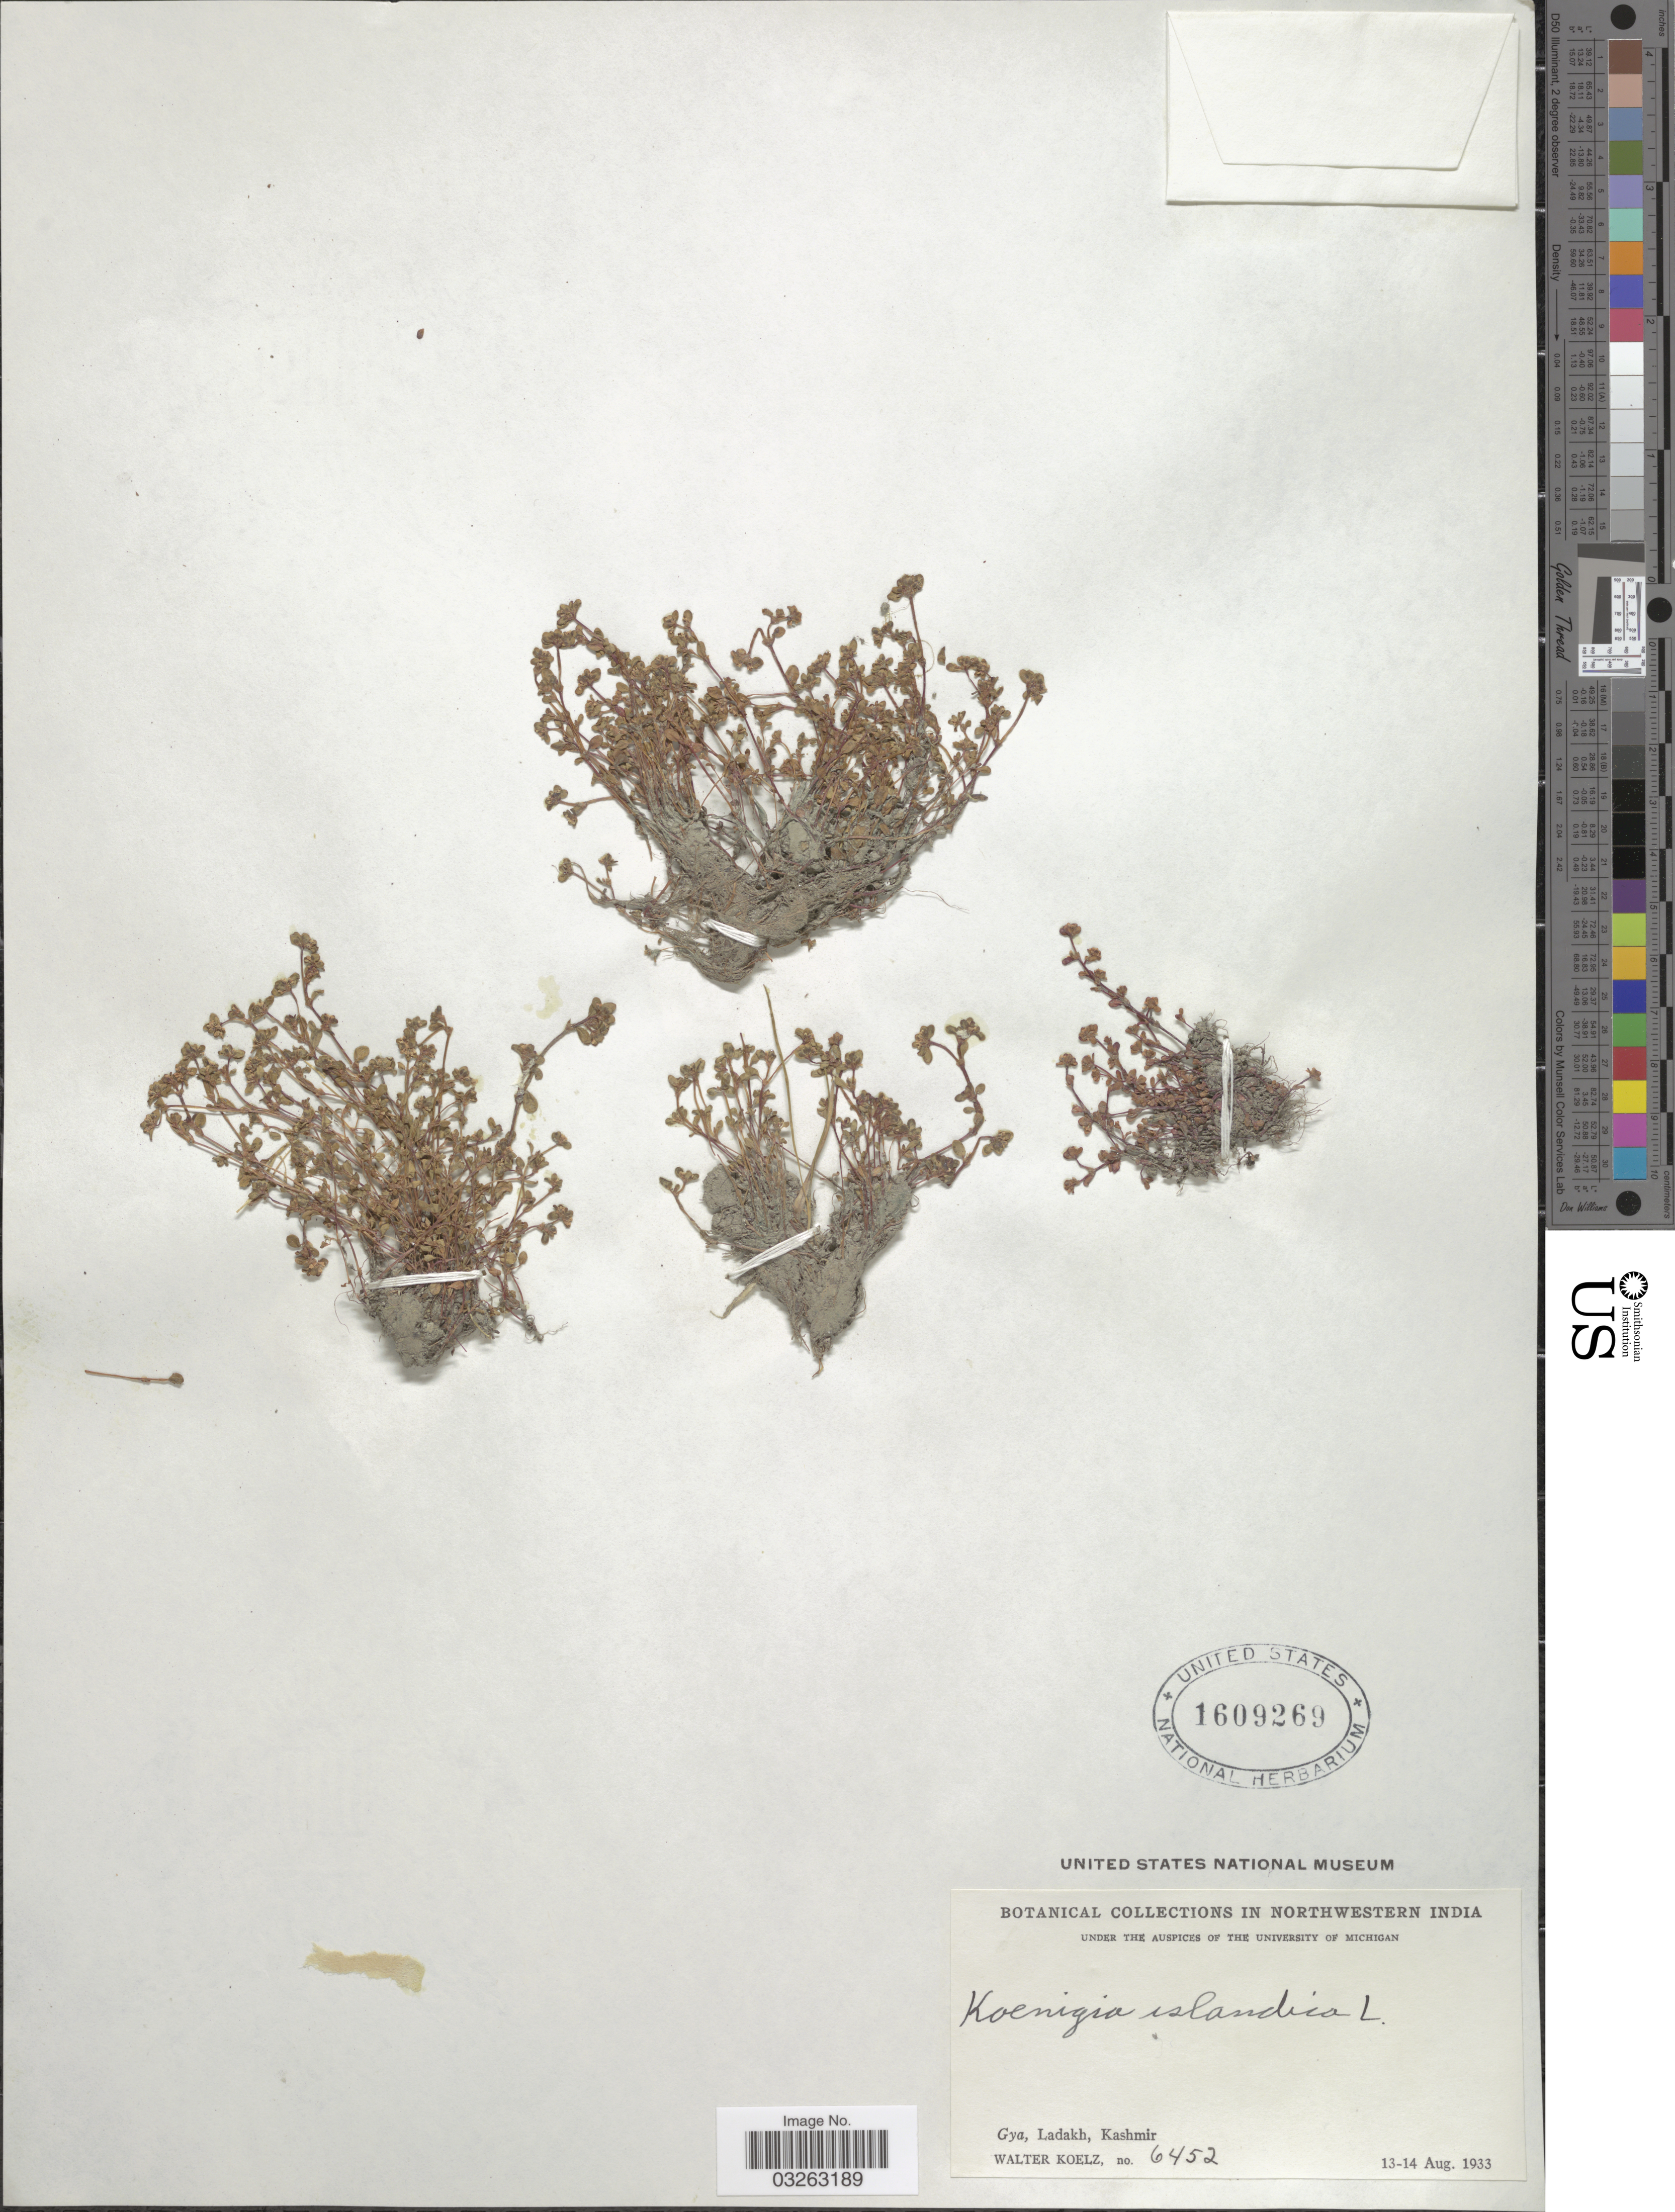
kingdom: Plantae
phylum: Tracheophyta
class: Magnoliopsida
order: Caryophyllales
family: Polygonaceae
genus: Koenigia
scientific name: Koenigia islandica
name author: L.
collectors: W. N. Koelz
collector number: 6452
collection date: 1933-08-13/1933-08-14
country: India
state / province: Jammu and Kashmir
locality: Northwestern India, Gya, Ladakh, Kashmir.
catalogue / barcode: US 1609269